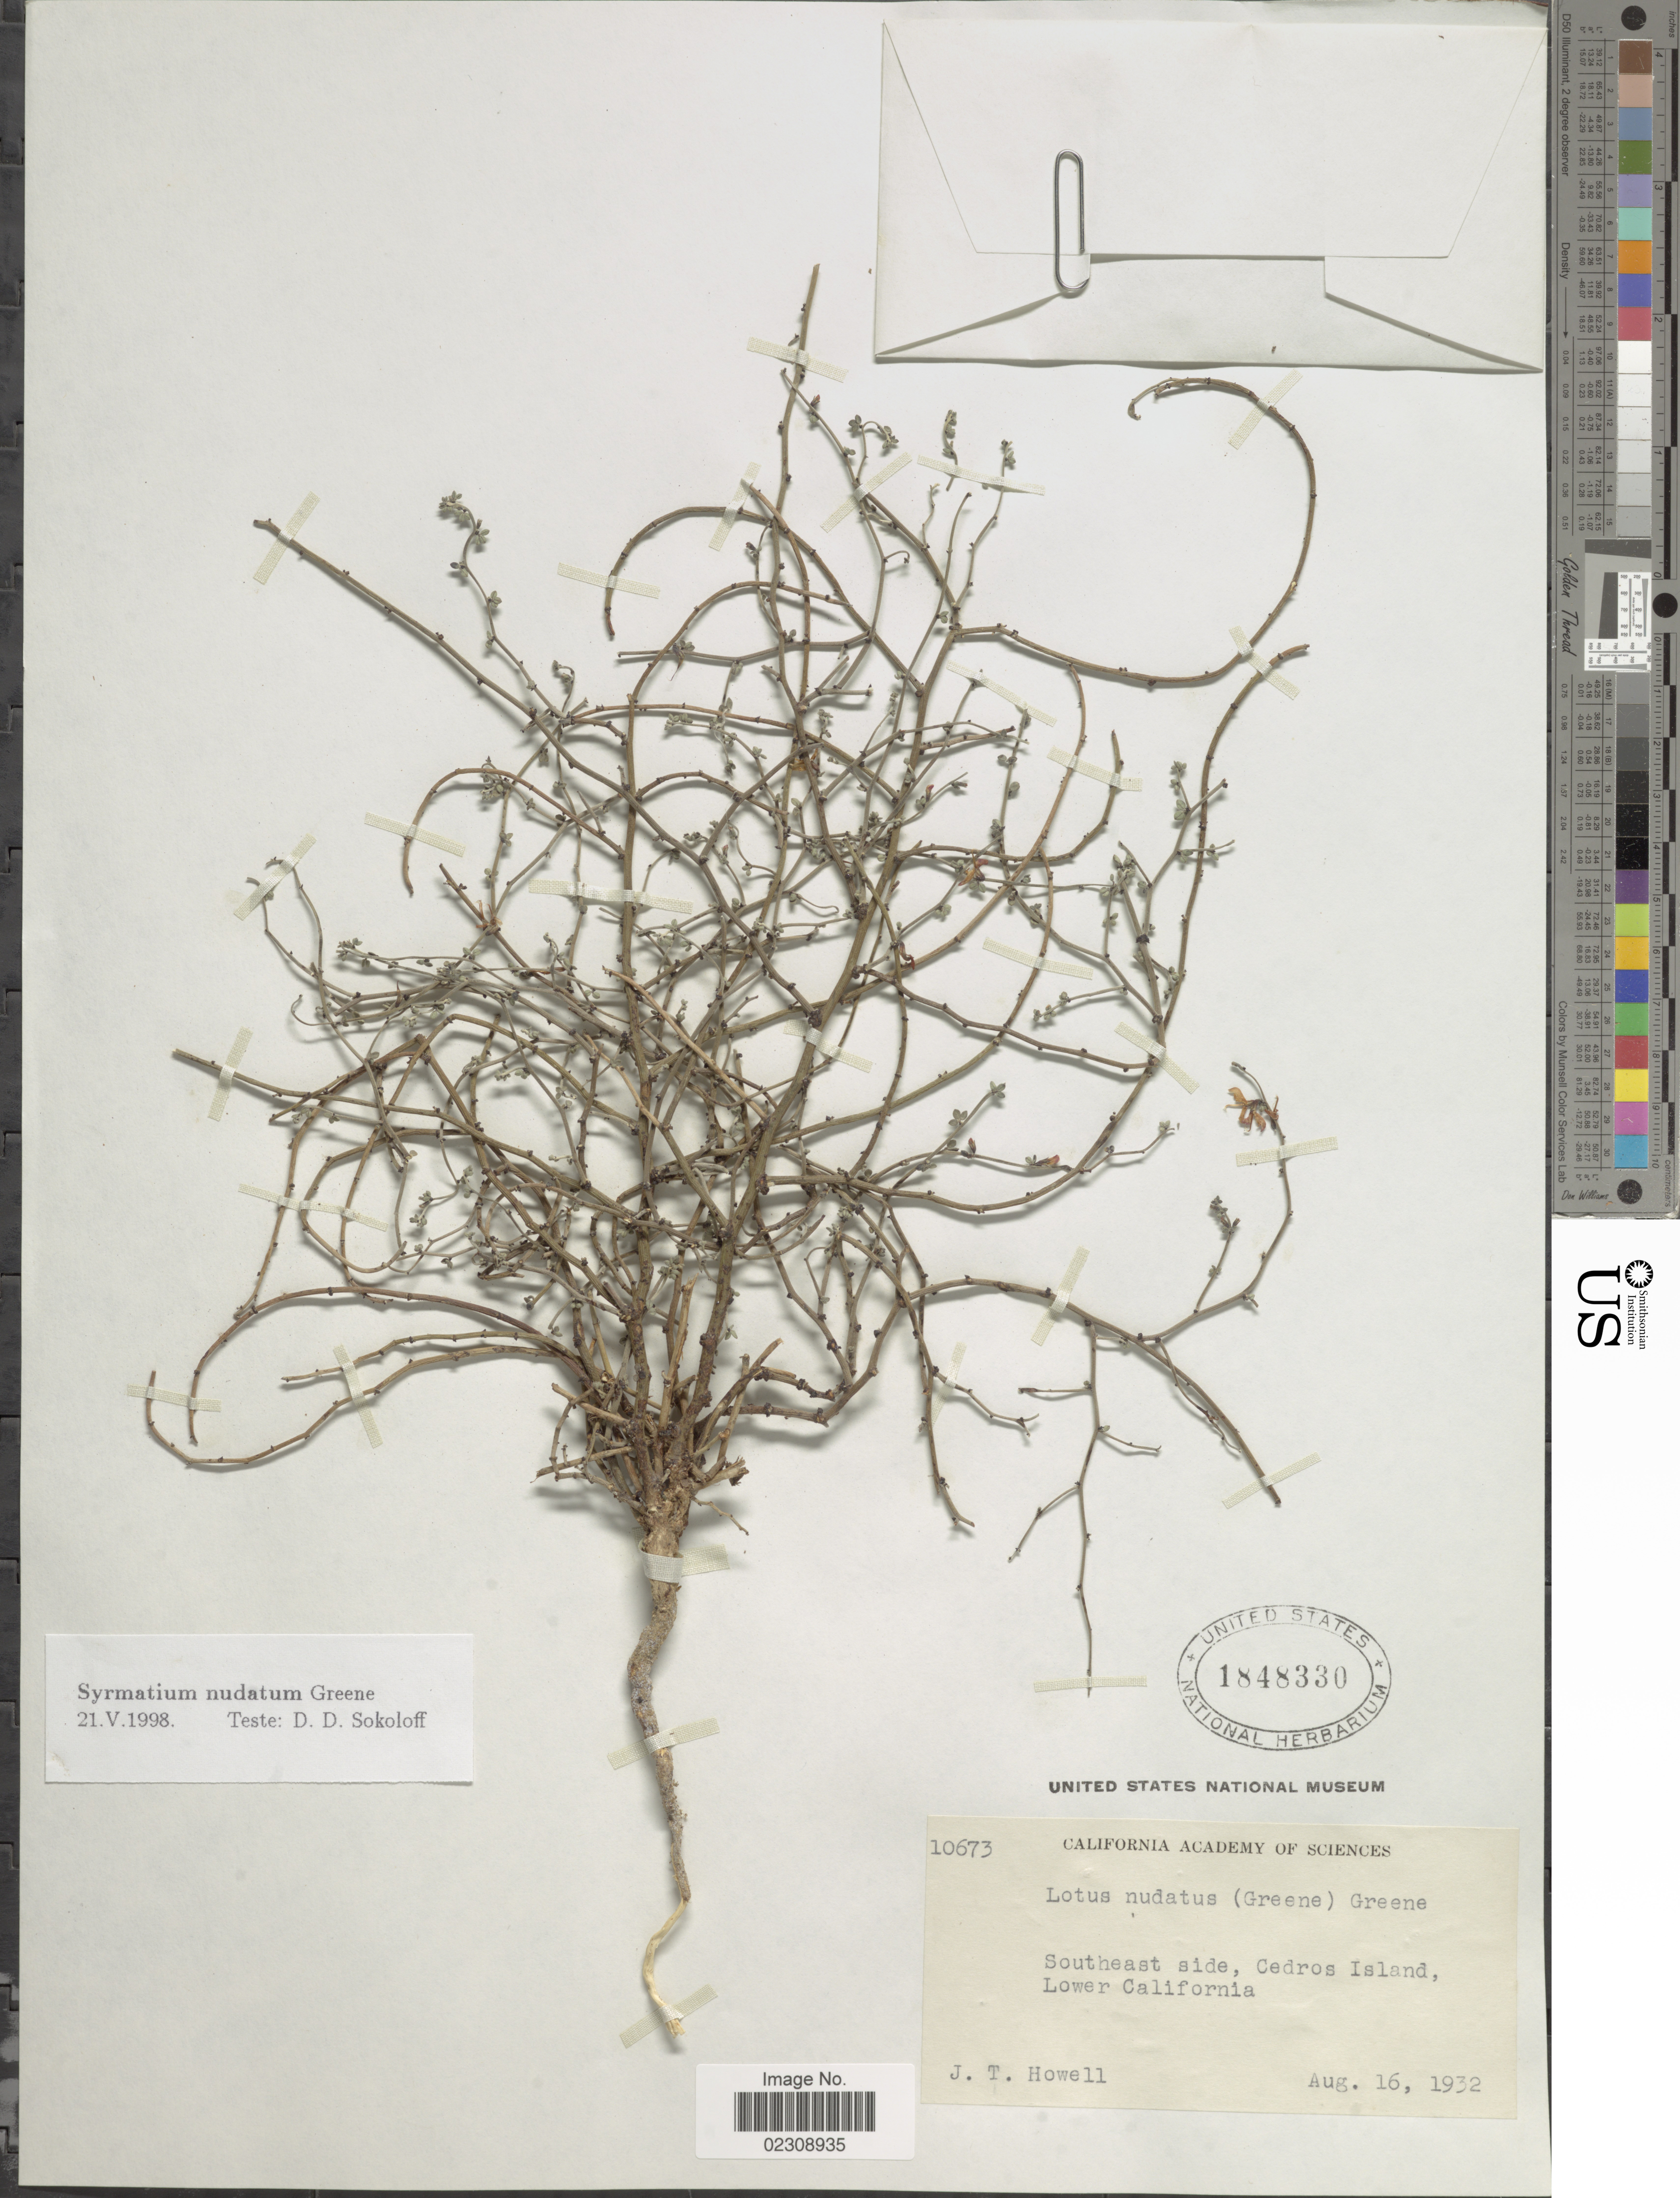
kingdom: Plantae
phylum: Tracheophyta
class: Magnoliopsida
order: Fabales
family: Fabaceae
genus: Syrmatium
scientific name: Syrmatium nudatum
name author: Greene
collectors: J. T. Howell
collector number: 10673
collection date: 1932-08-16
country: Mexico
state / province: Baja California Norte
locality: Southeast side, Cedros Island, Lower California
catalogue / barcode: US 1848330